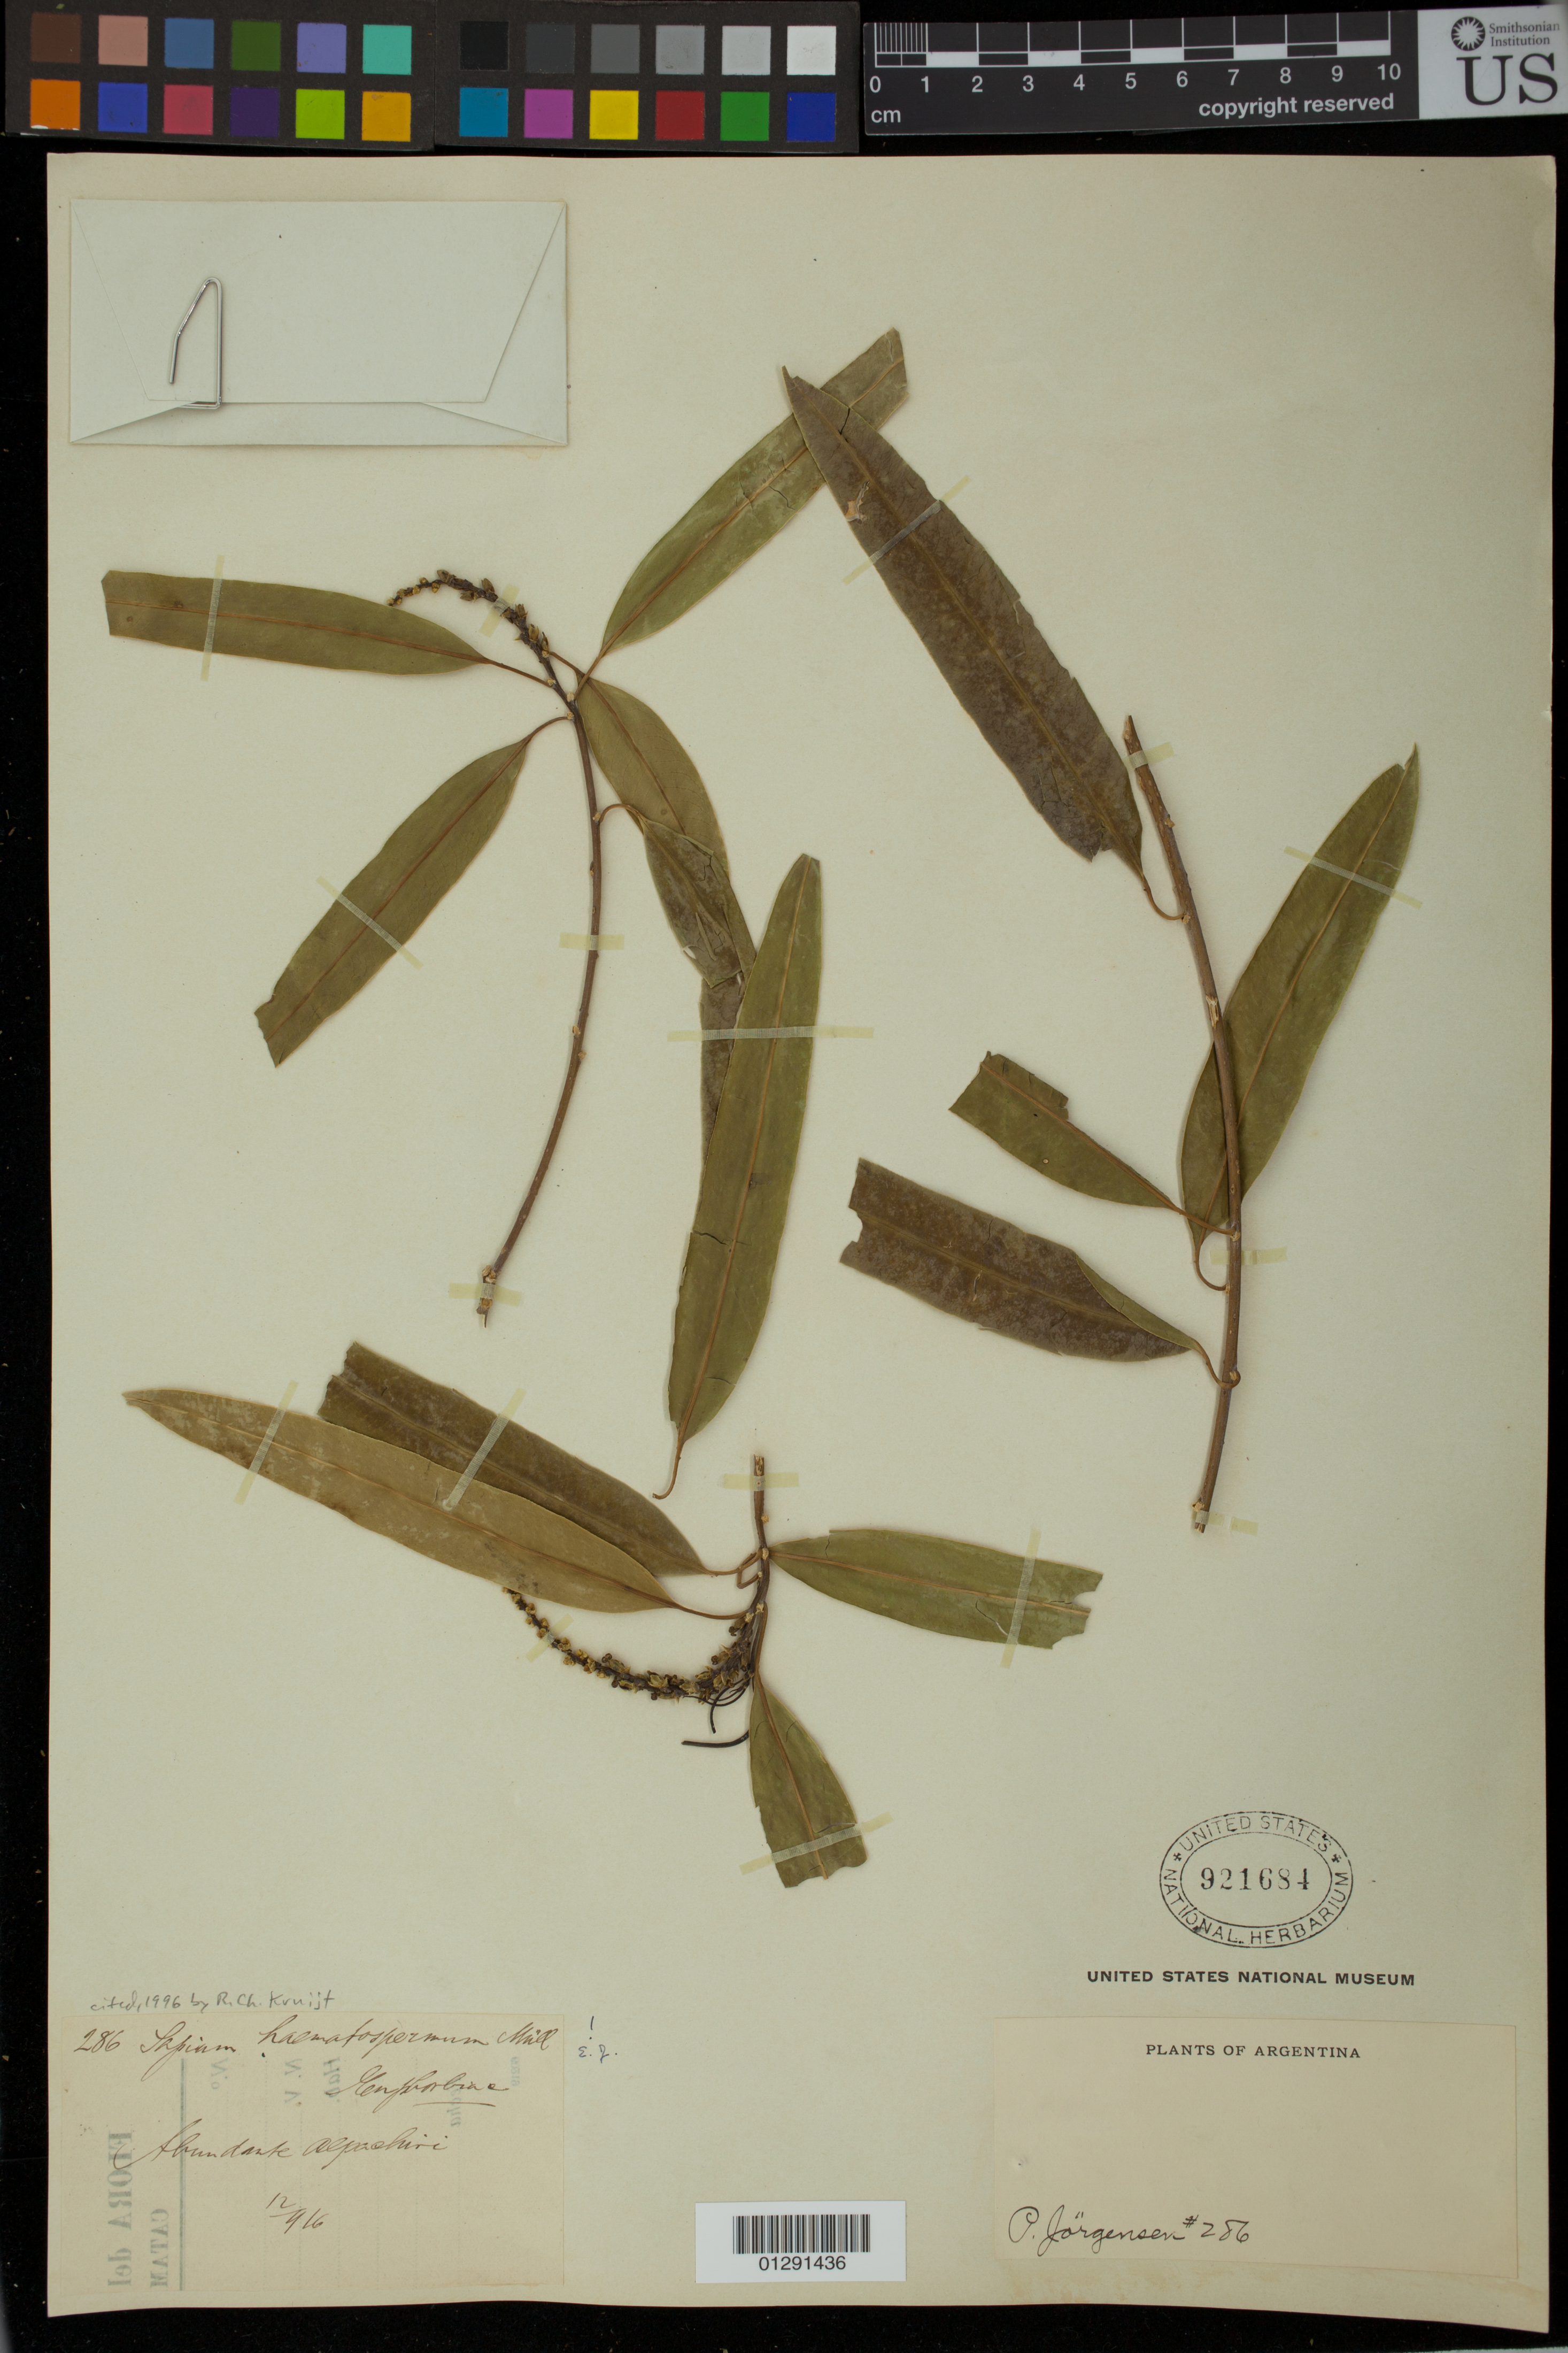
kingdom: Plantae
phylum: Tracheophyta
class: Magnoliopsida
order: Malpighiales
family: Euphorbiaceae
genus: Sapium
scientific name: Sapium haematospermum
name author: Müll. Arg.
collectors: P. Jörgensen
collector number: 286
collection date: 1916-12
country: Argentina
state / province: La Pampa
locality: Alpachiri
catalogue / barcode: US 921684